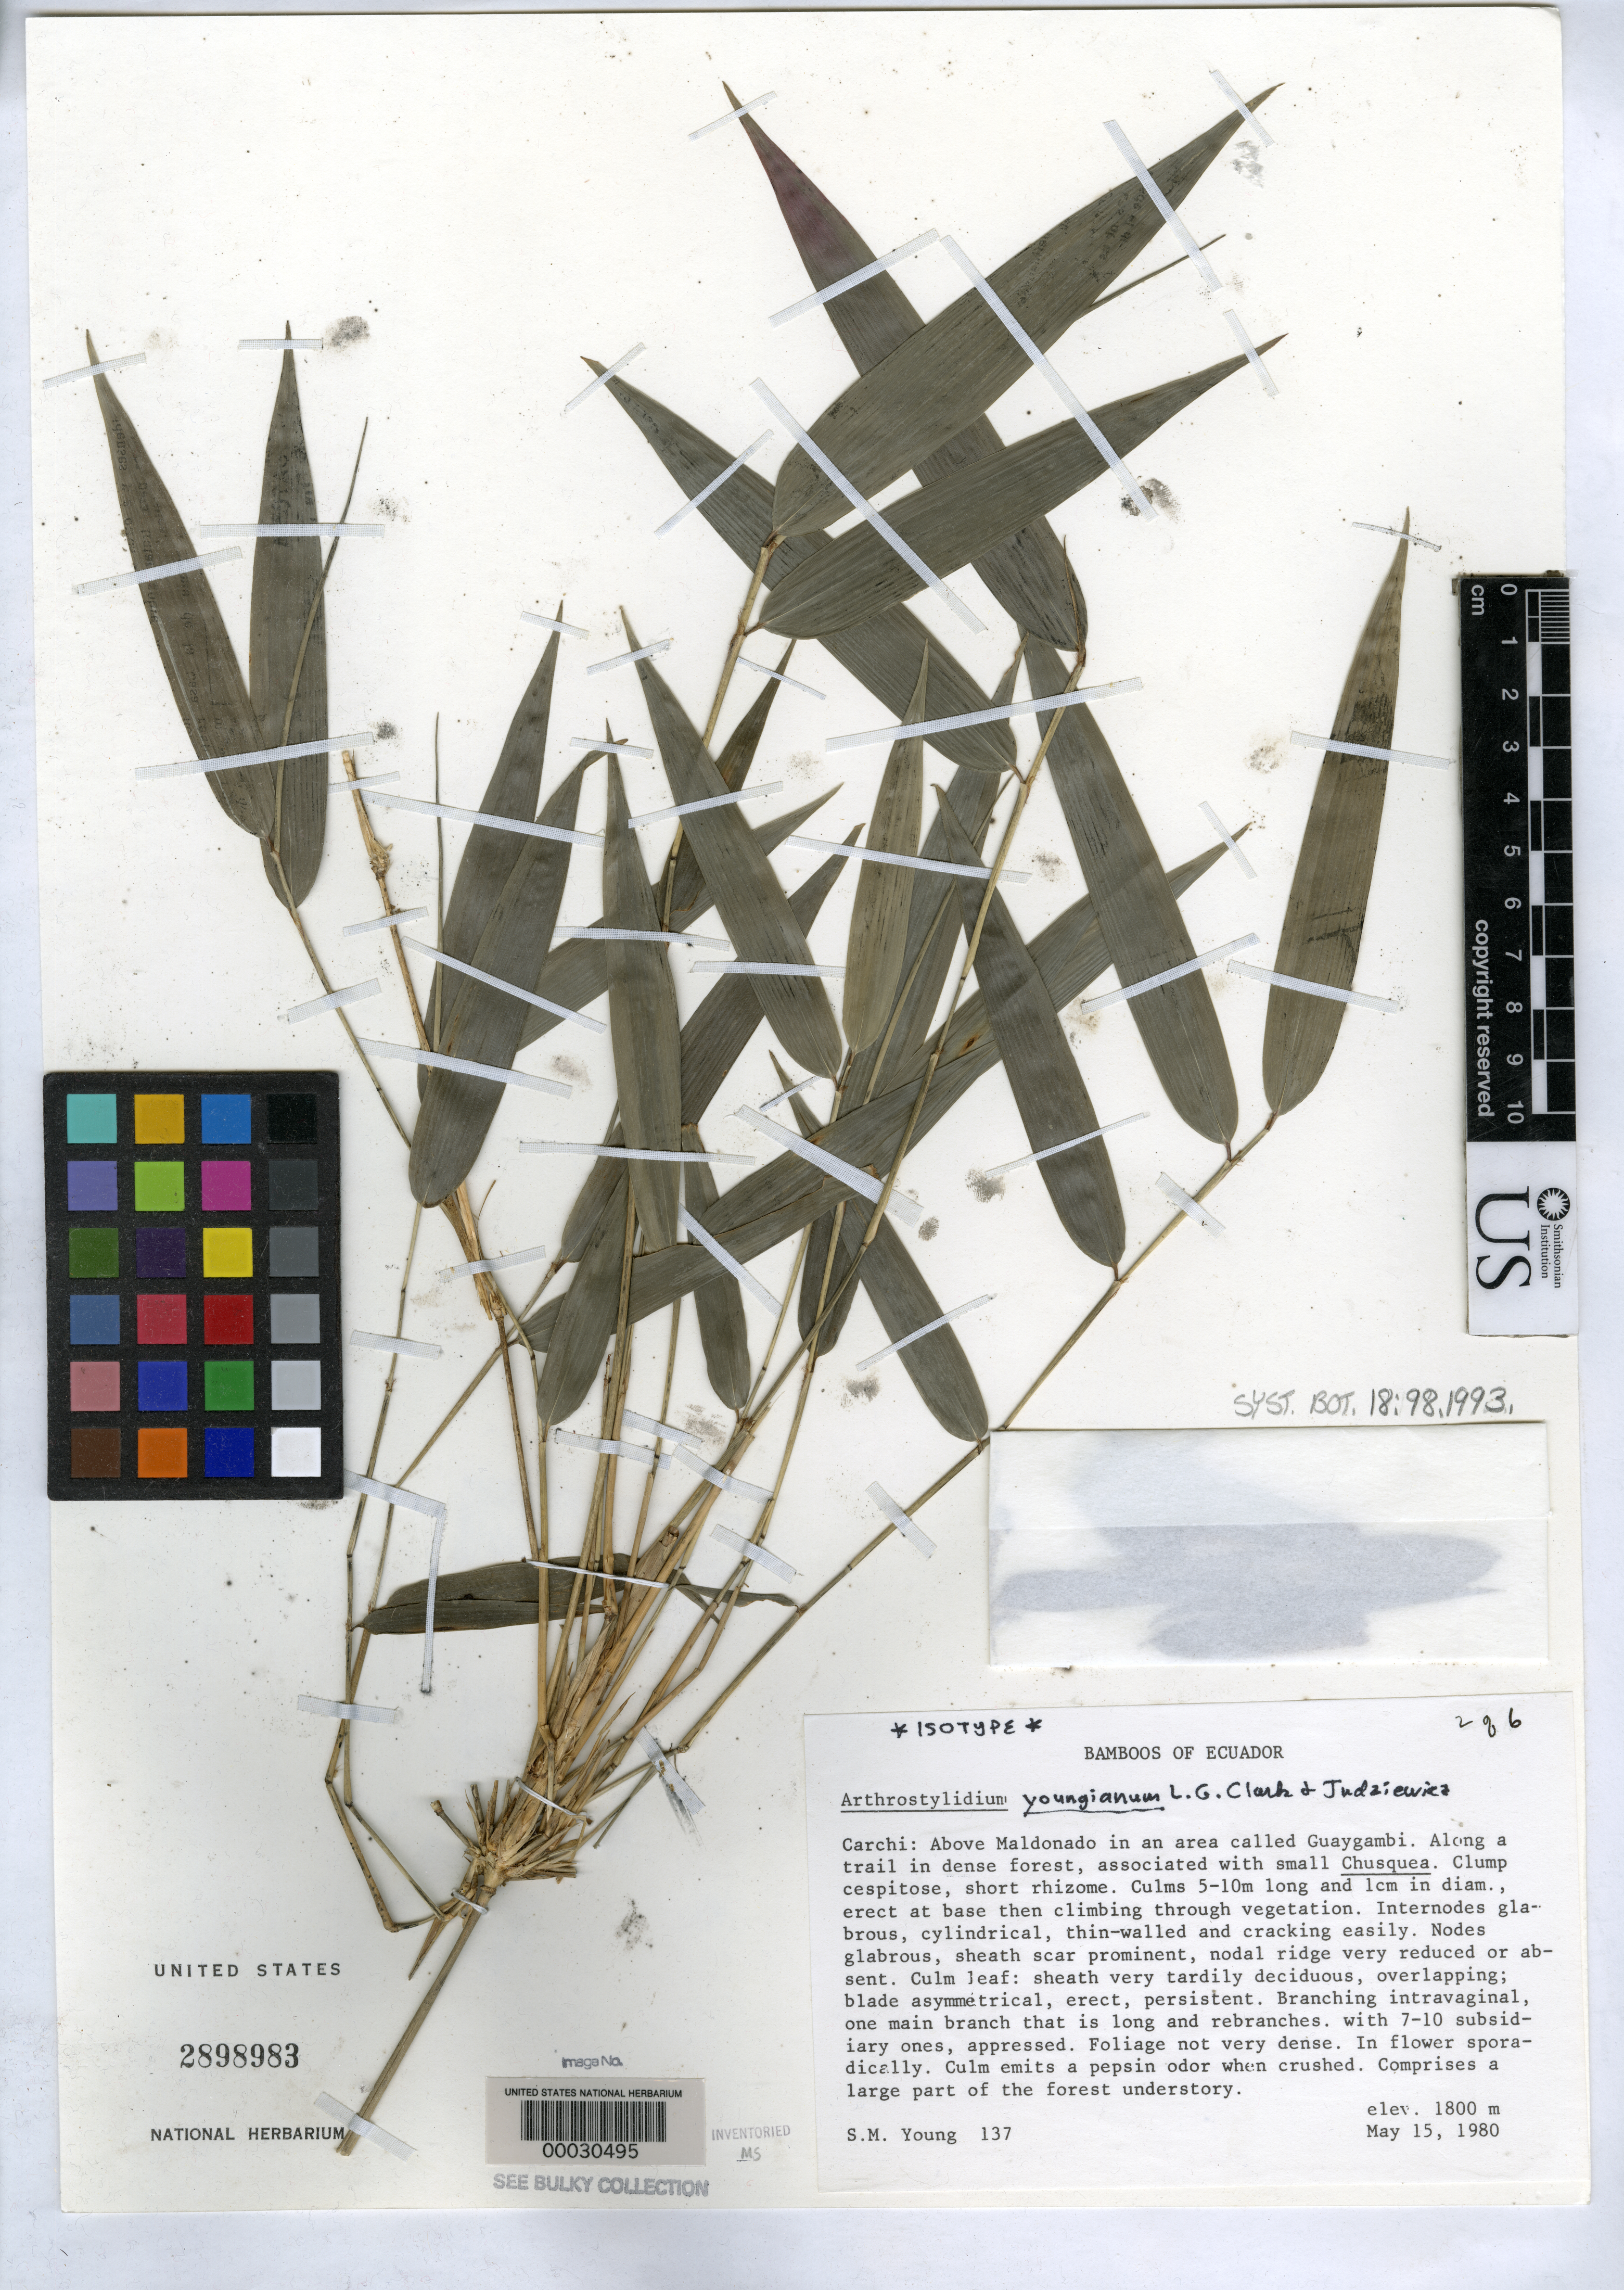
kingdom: Plantae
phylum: Tracheophyta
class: Liliopsida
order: Poales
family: Poaceae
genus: Arthrostylidium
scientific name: Arthrostylidium youngianum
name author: L.G. Clark & Judz.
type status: Holotype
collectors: S. Young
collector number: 137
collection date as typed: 15 May 1980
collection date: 1980-05-15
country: Ecuador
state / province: Carchi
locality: Above Maldonado, Guaygambi.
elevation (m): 1800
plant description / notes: Specimen in 6 parts, USNH 2898982-2898987. As designated in protologue, holotype is mounted on 6 sheets (and sheets are cross-referenced as "1 of 2", "2 of 2", etc.). Specimen annotations incorrectly identify some sheets as "isotype".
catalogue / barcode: US 2898983